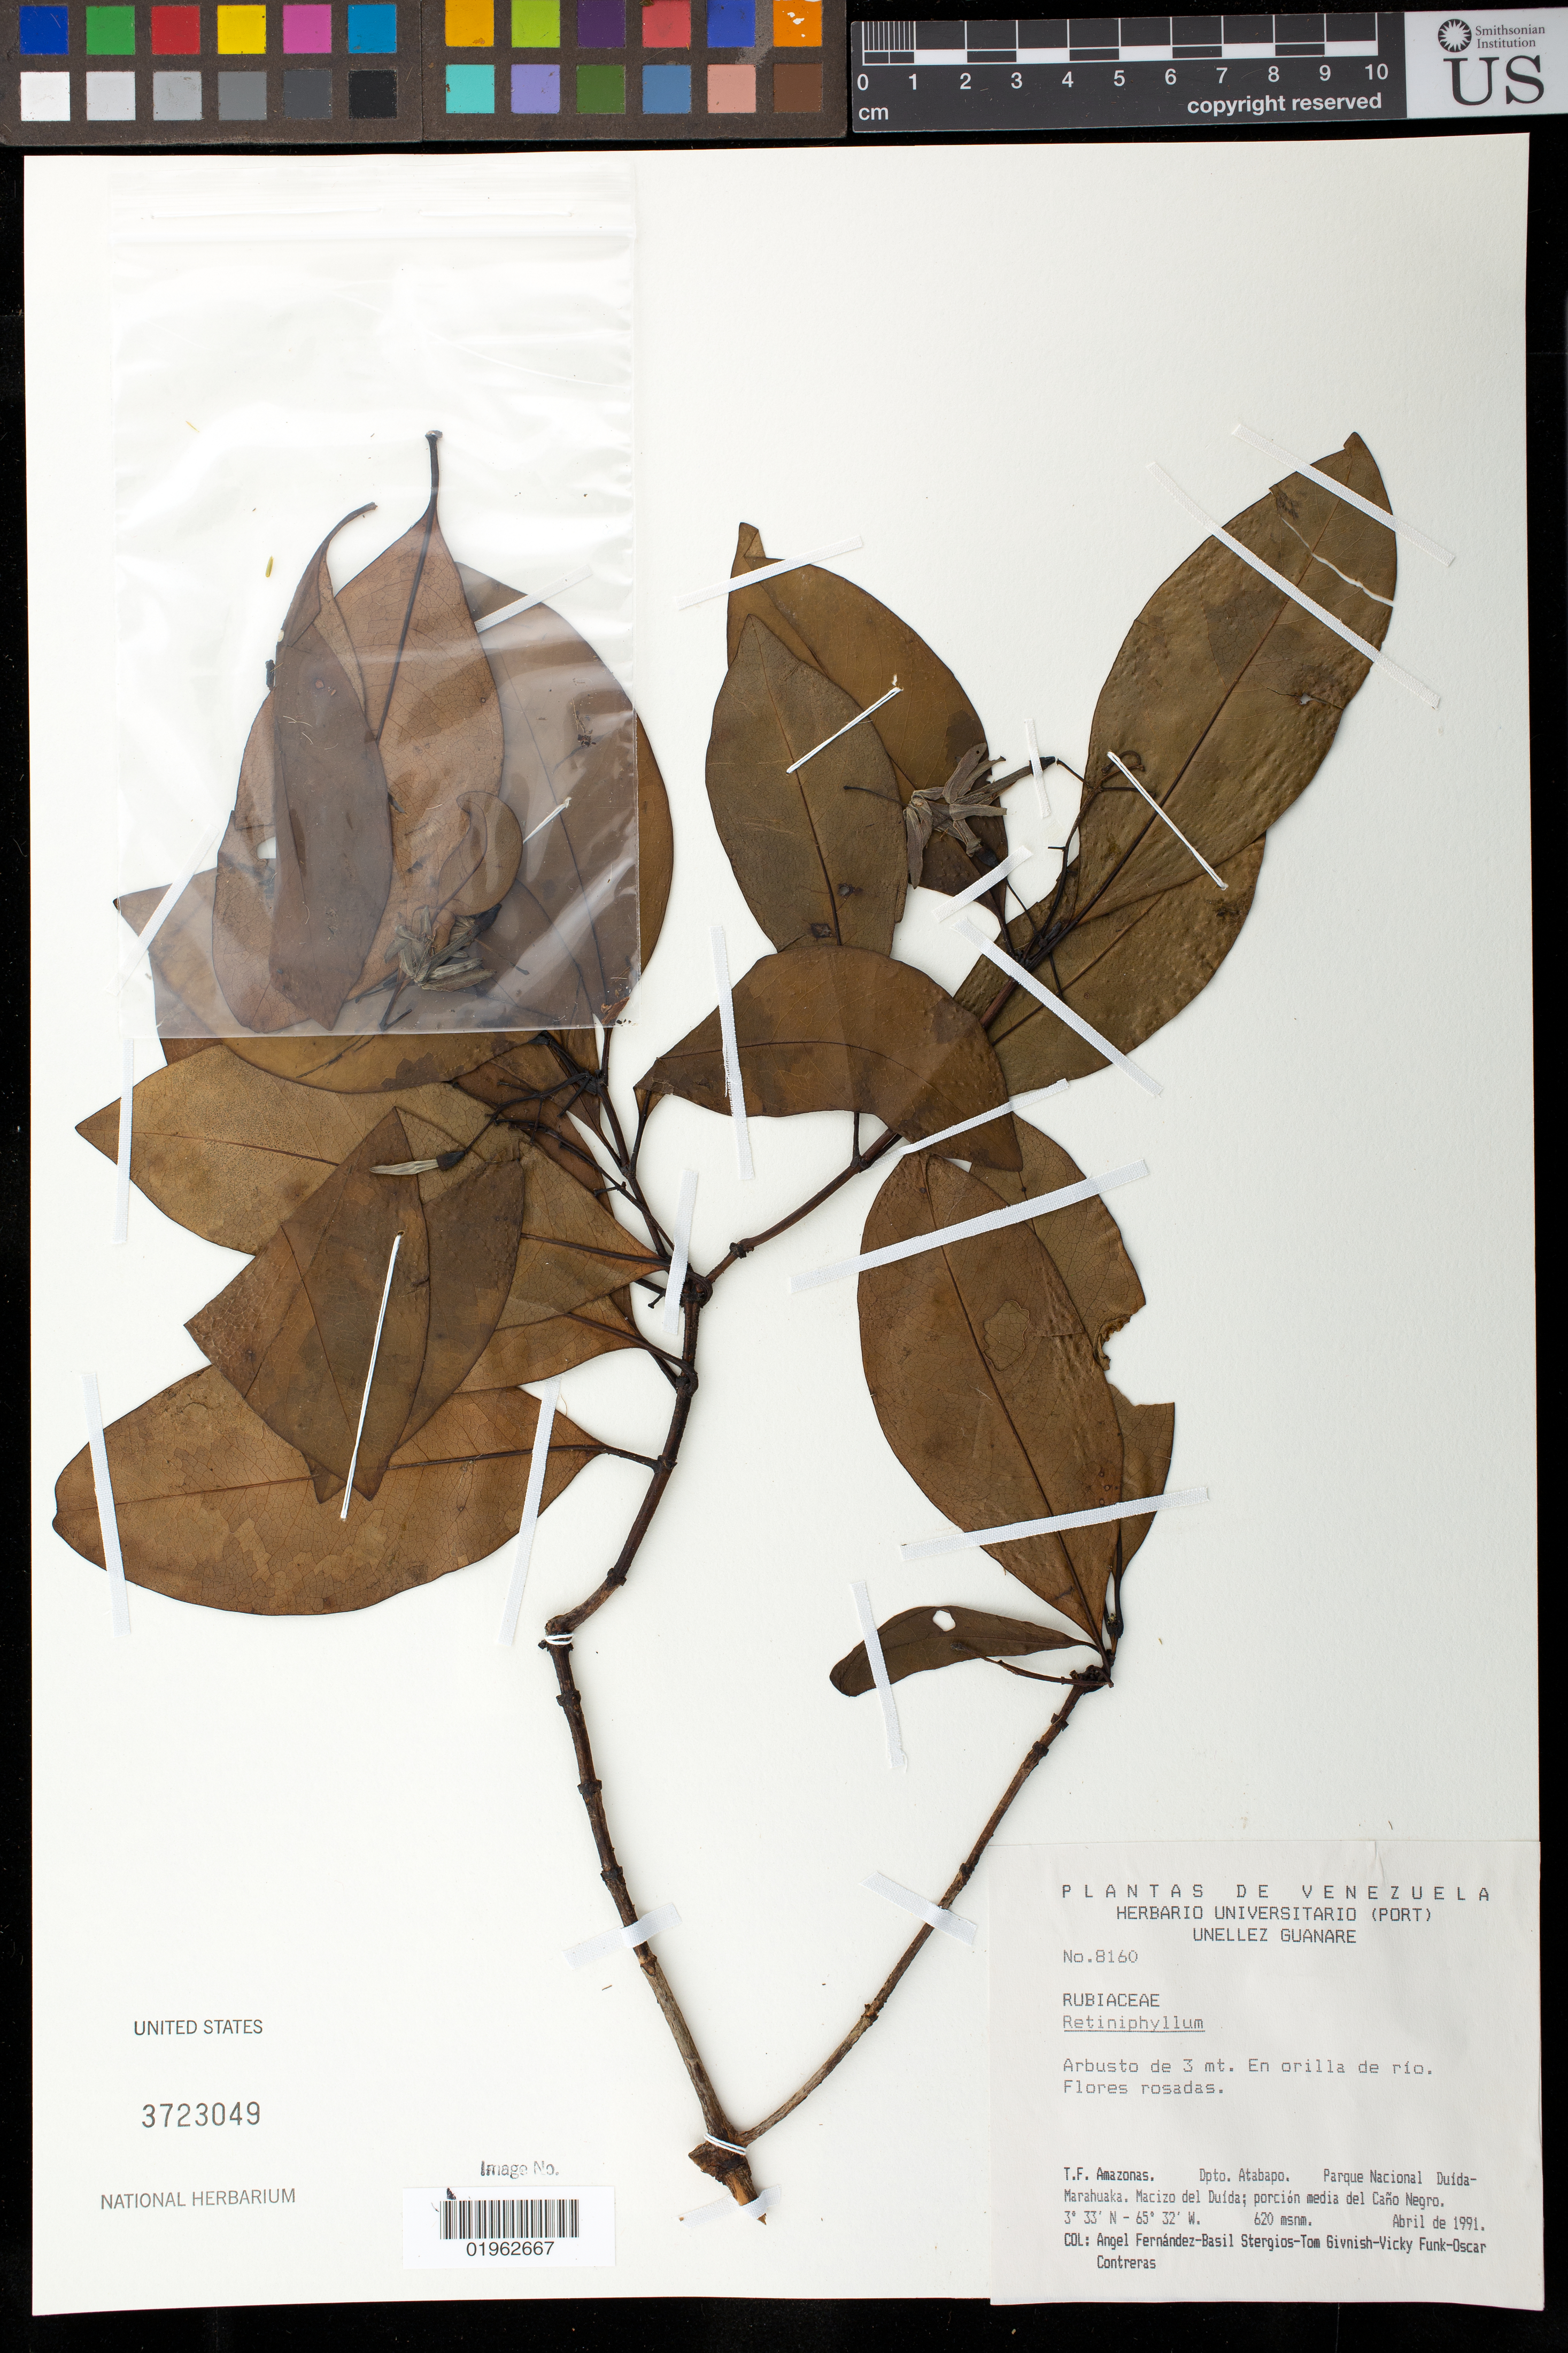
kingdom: Plantae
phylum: Tracheophyta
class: Magnoliopsida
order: Gentianales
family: Rubiaceae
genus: Retiniphyllum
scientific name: Retiniphyllum sp.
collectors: A. Fernández, B. G. Stergios, T. J. Givnish, V. Funk & O. Contreras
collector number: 8160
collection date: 1991-04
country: Venezuela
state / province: Amazonas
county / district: Atabapo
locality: Parque Nacional Duida-Marahuaka, Macizo del Duida, porcion media del Cano Negro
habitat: en orilla de rio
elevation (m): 620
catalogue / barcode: US 3723049